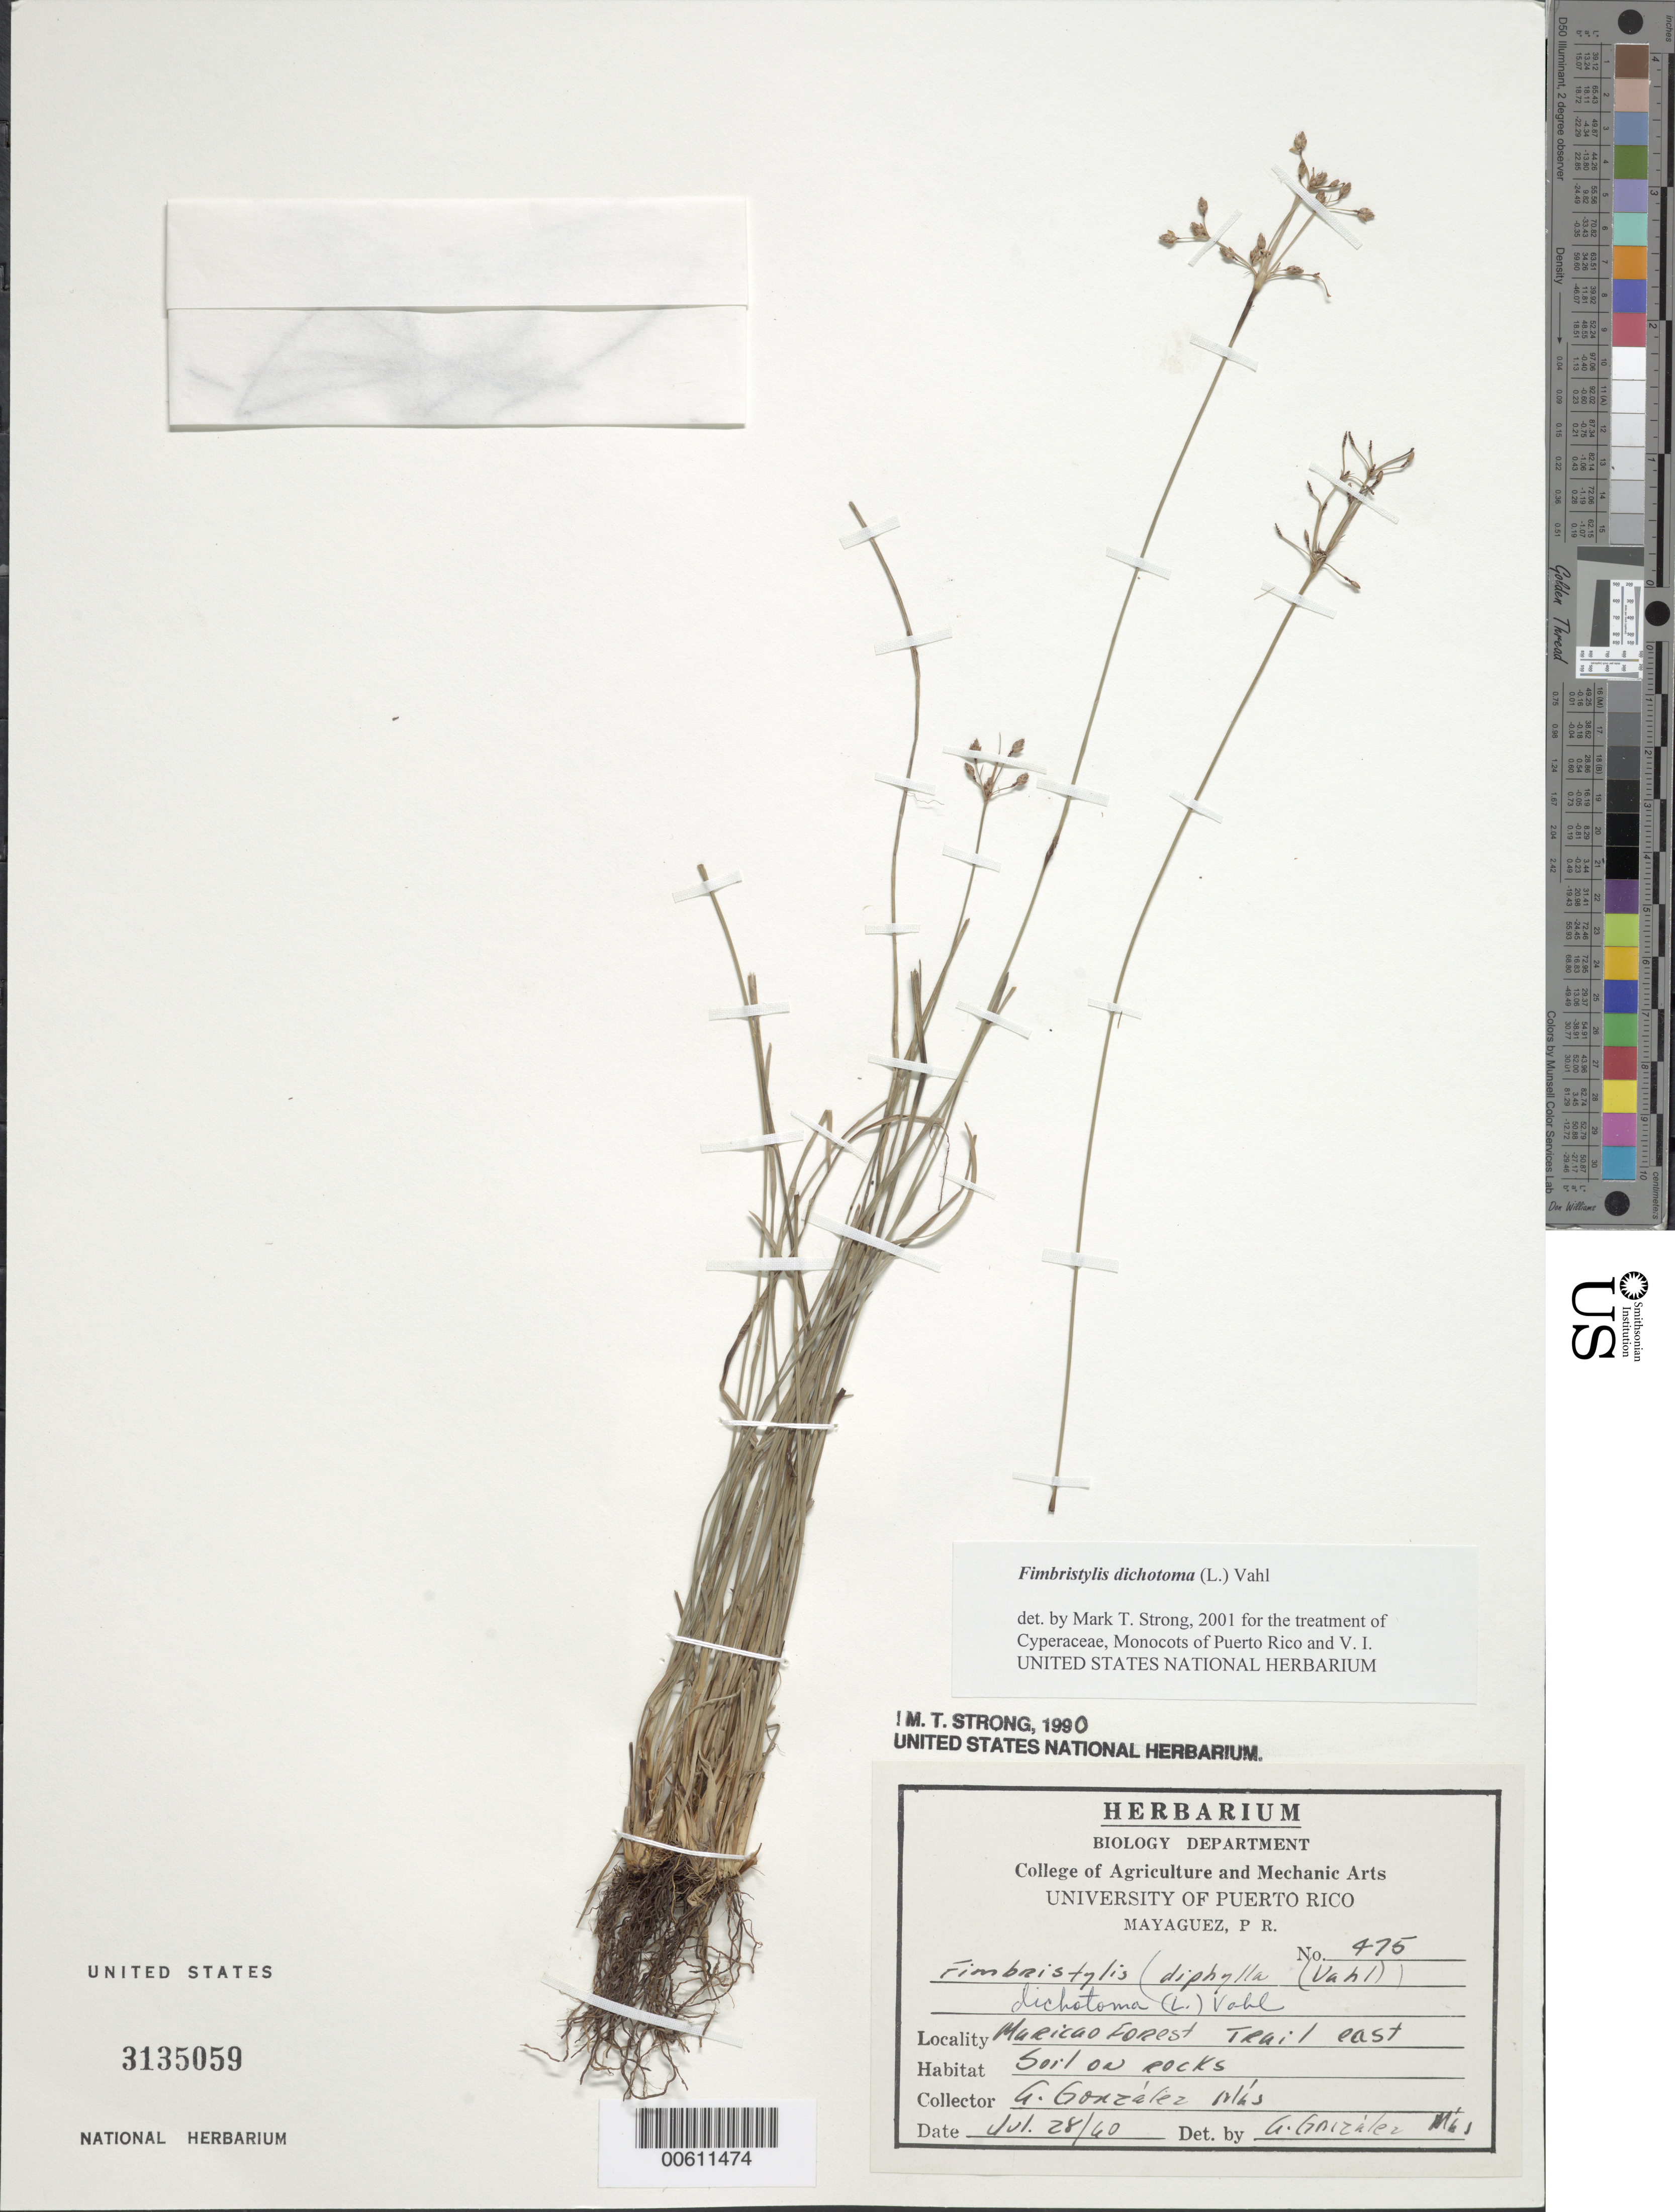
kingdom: Plantae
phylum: Tracheophyta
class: Liliopsida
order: Poales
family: Cyperaceae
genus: Fimbristylis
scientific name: Fimbristylis dichotoma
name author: (L.) Vahl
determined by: Strong, M. T., (US), Smithsonian Institution - National Museum of Natural History (UNITED STATES)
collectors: A. González Más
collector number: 475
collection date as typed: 28 Jul 1960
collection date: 1960-07-28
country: Puerto Rico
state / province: Maricao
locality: Maricao: Maricao Forest trail east.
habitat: On rocks.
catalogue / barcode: US 3135059